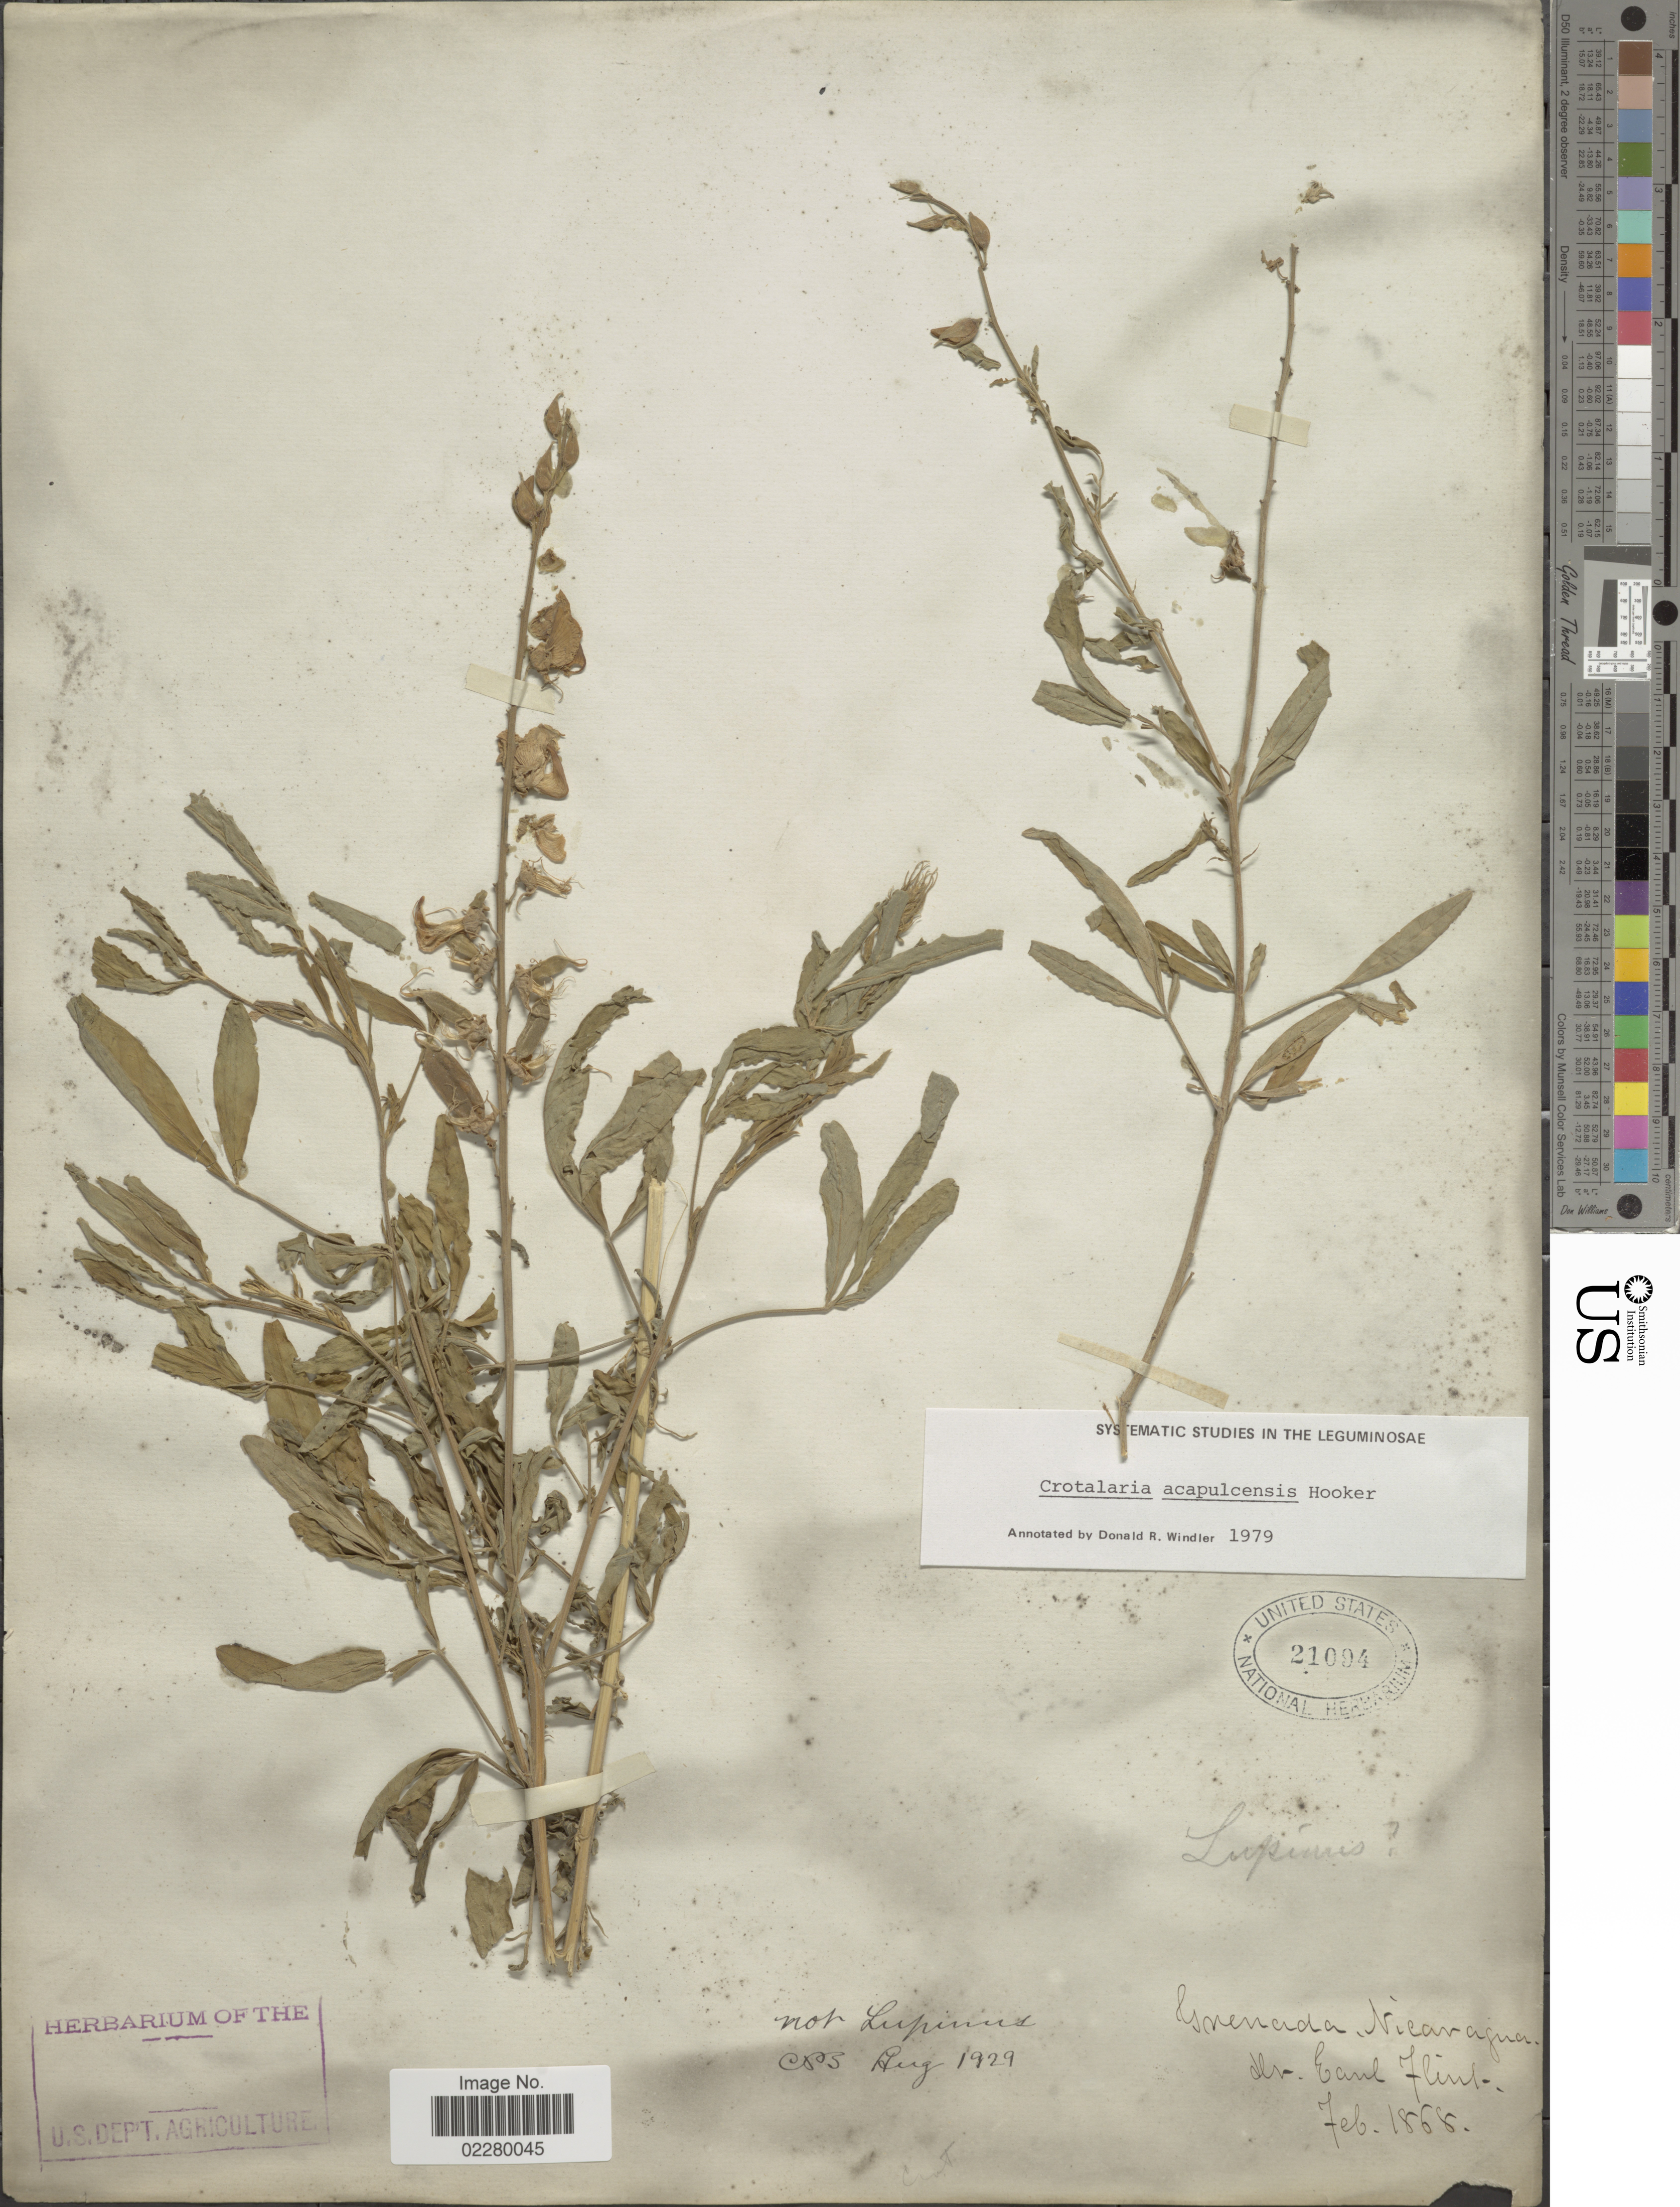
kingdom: Plantae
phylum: Tracheophyta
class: Magnoliopsida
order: Fabales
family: Fabaceae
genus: Crotalaria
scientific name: Crotalaria acapulcensis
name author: Hook. & Arn.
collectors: E. Flint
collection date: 1968-02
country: Nicaragua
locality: Grenada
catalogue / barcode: US 21094